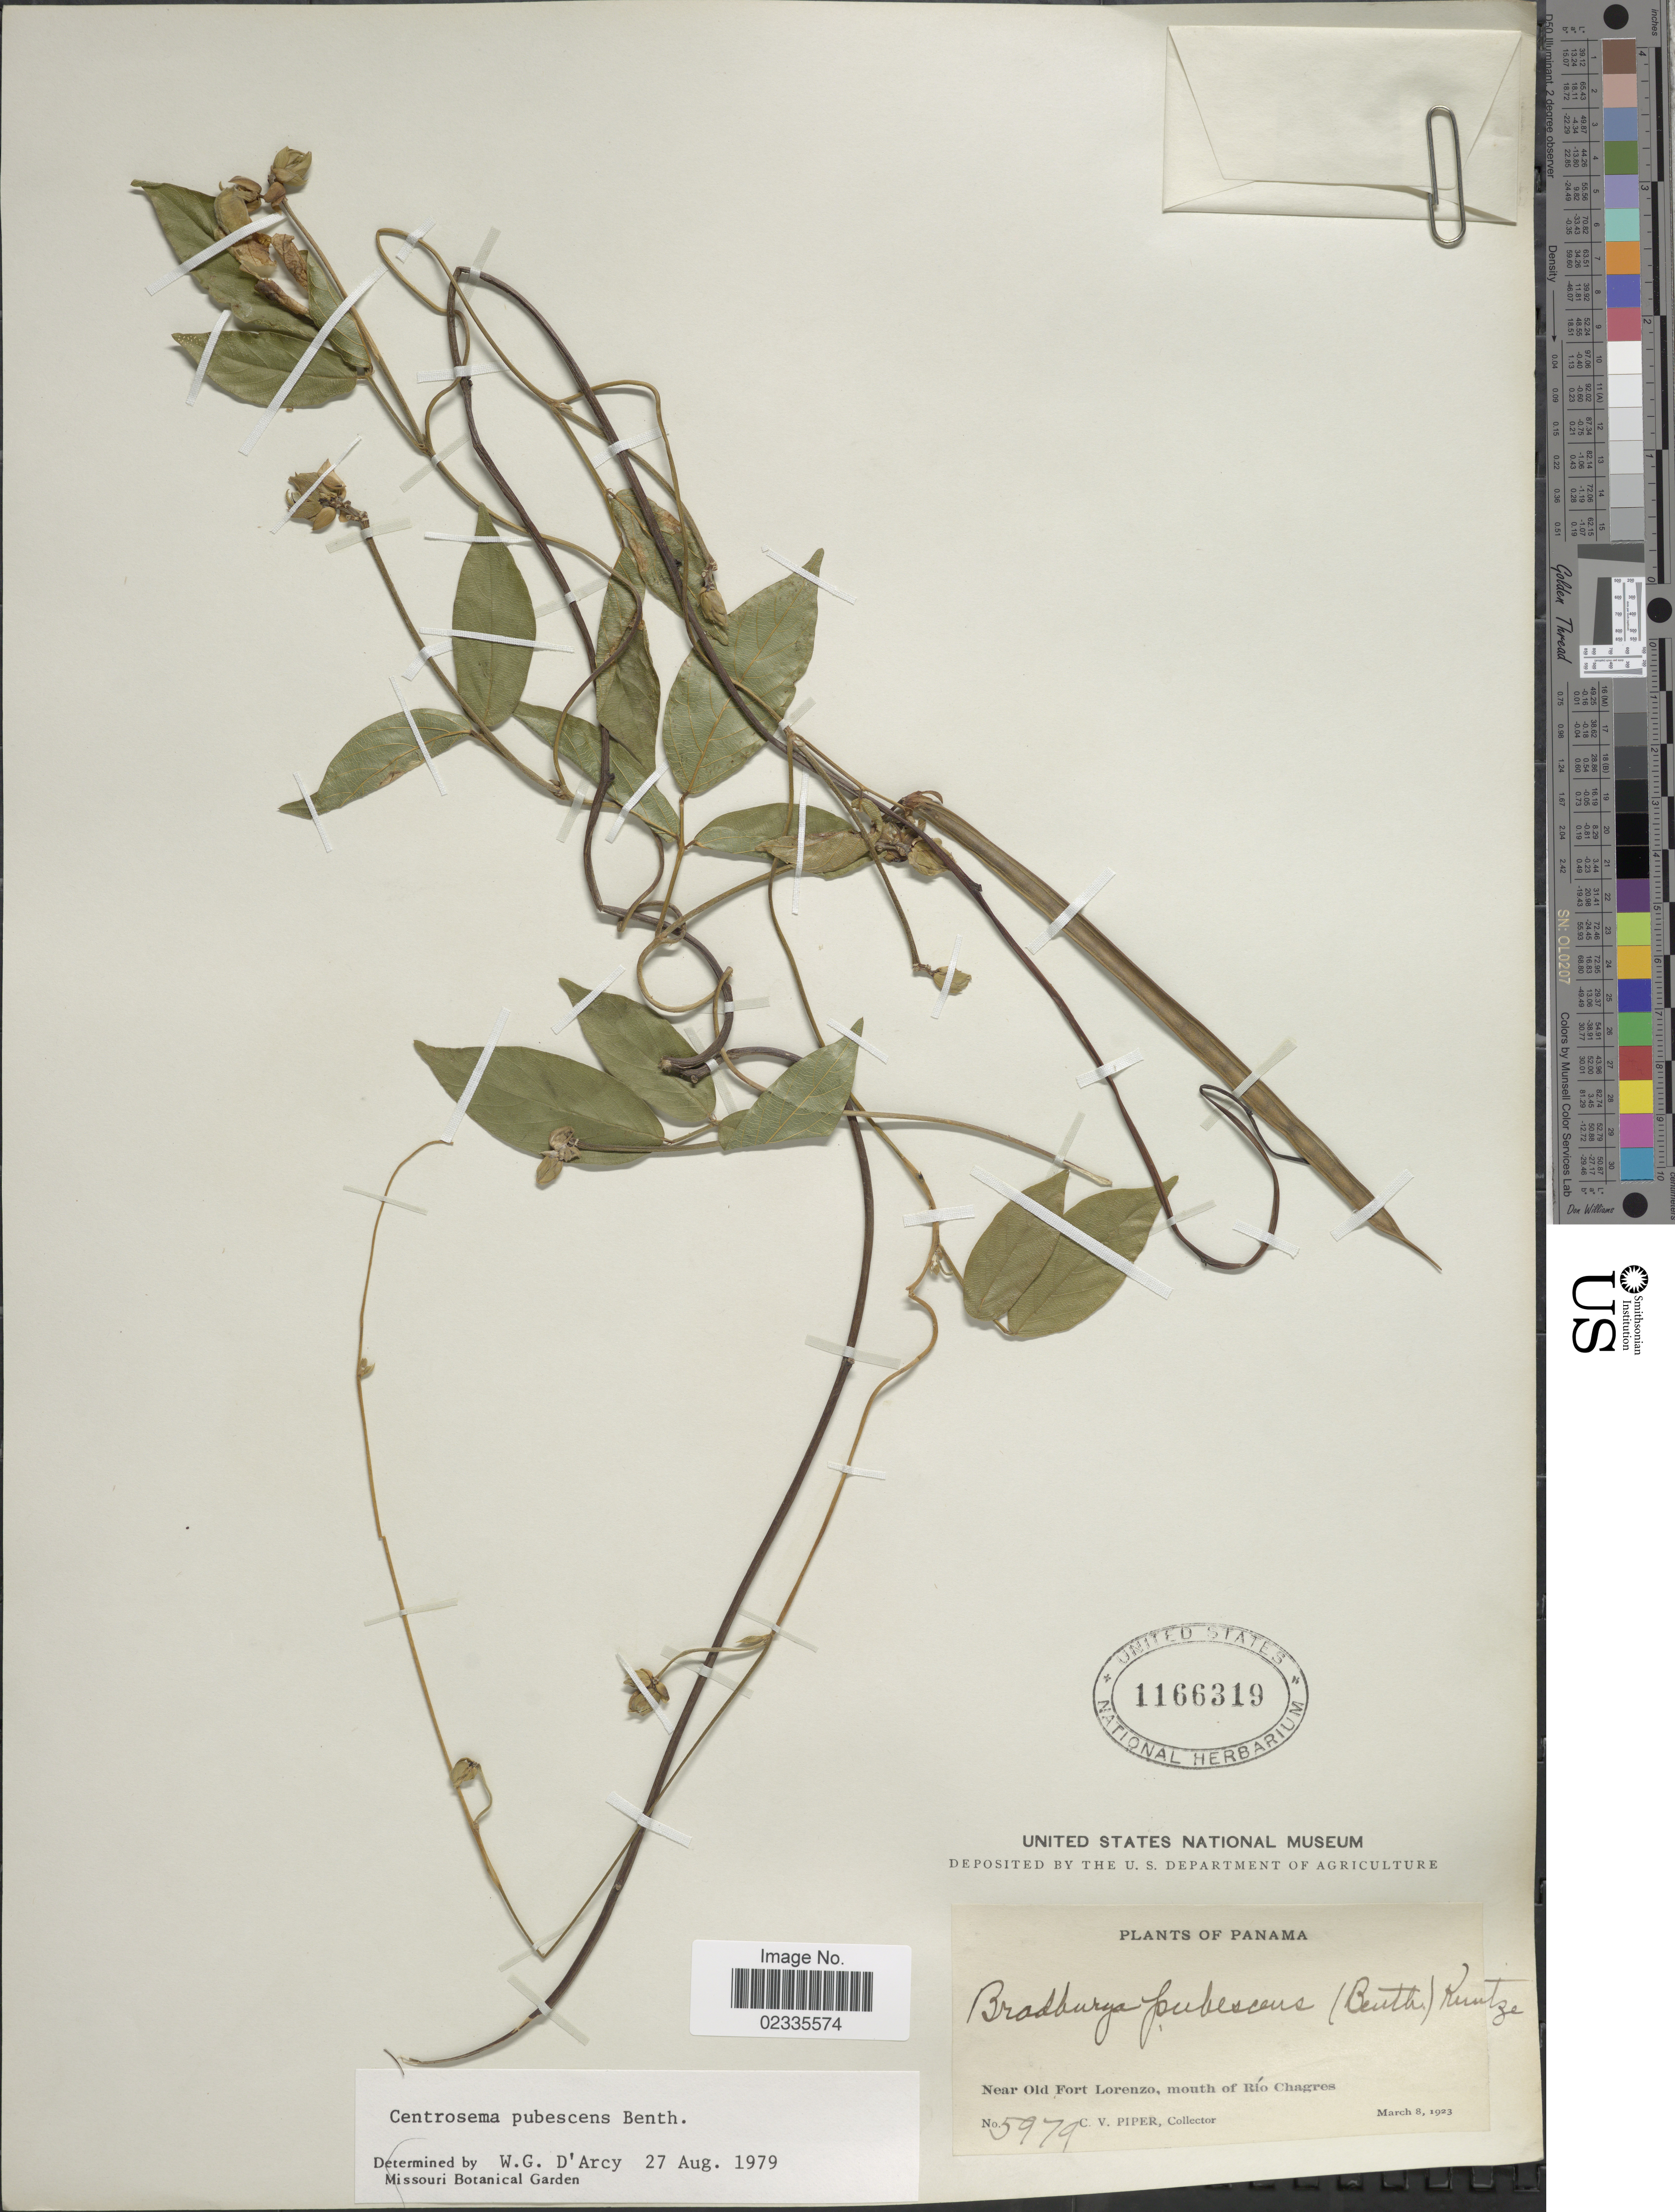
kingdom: Plantae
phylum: Tracheophyta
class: Magnoliopsida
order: Fabales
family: Fabaceae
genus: Centrosema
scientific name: Centrosema pubescens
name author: Benth.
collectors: C. V. Piper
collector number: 5979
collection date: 1923-03-08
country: Panama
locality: Near Old Fort Lorenzo, mouth of Rio Chagres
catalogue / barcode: US 1166319